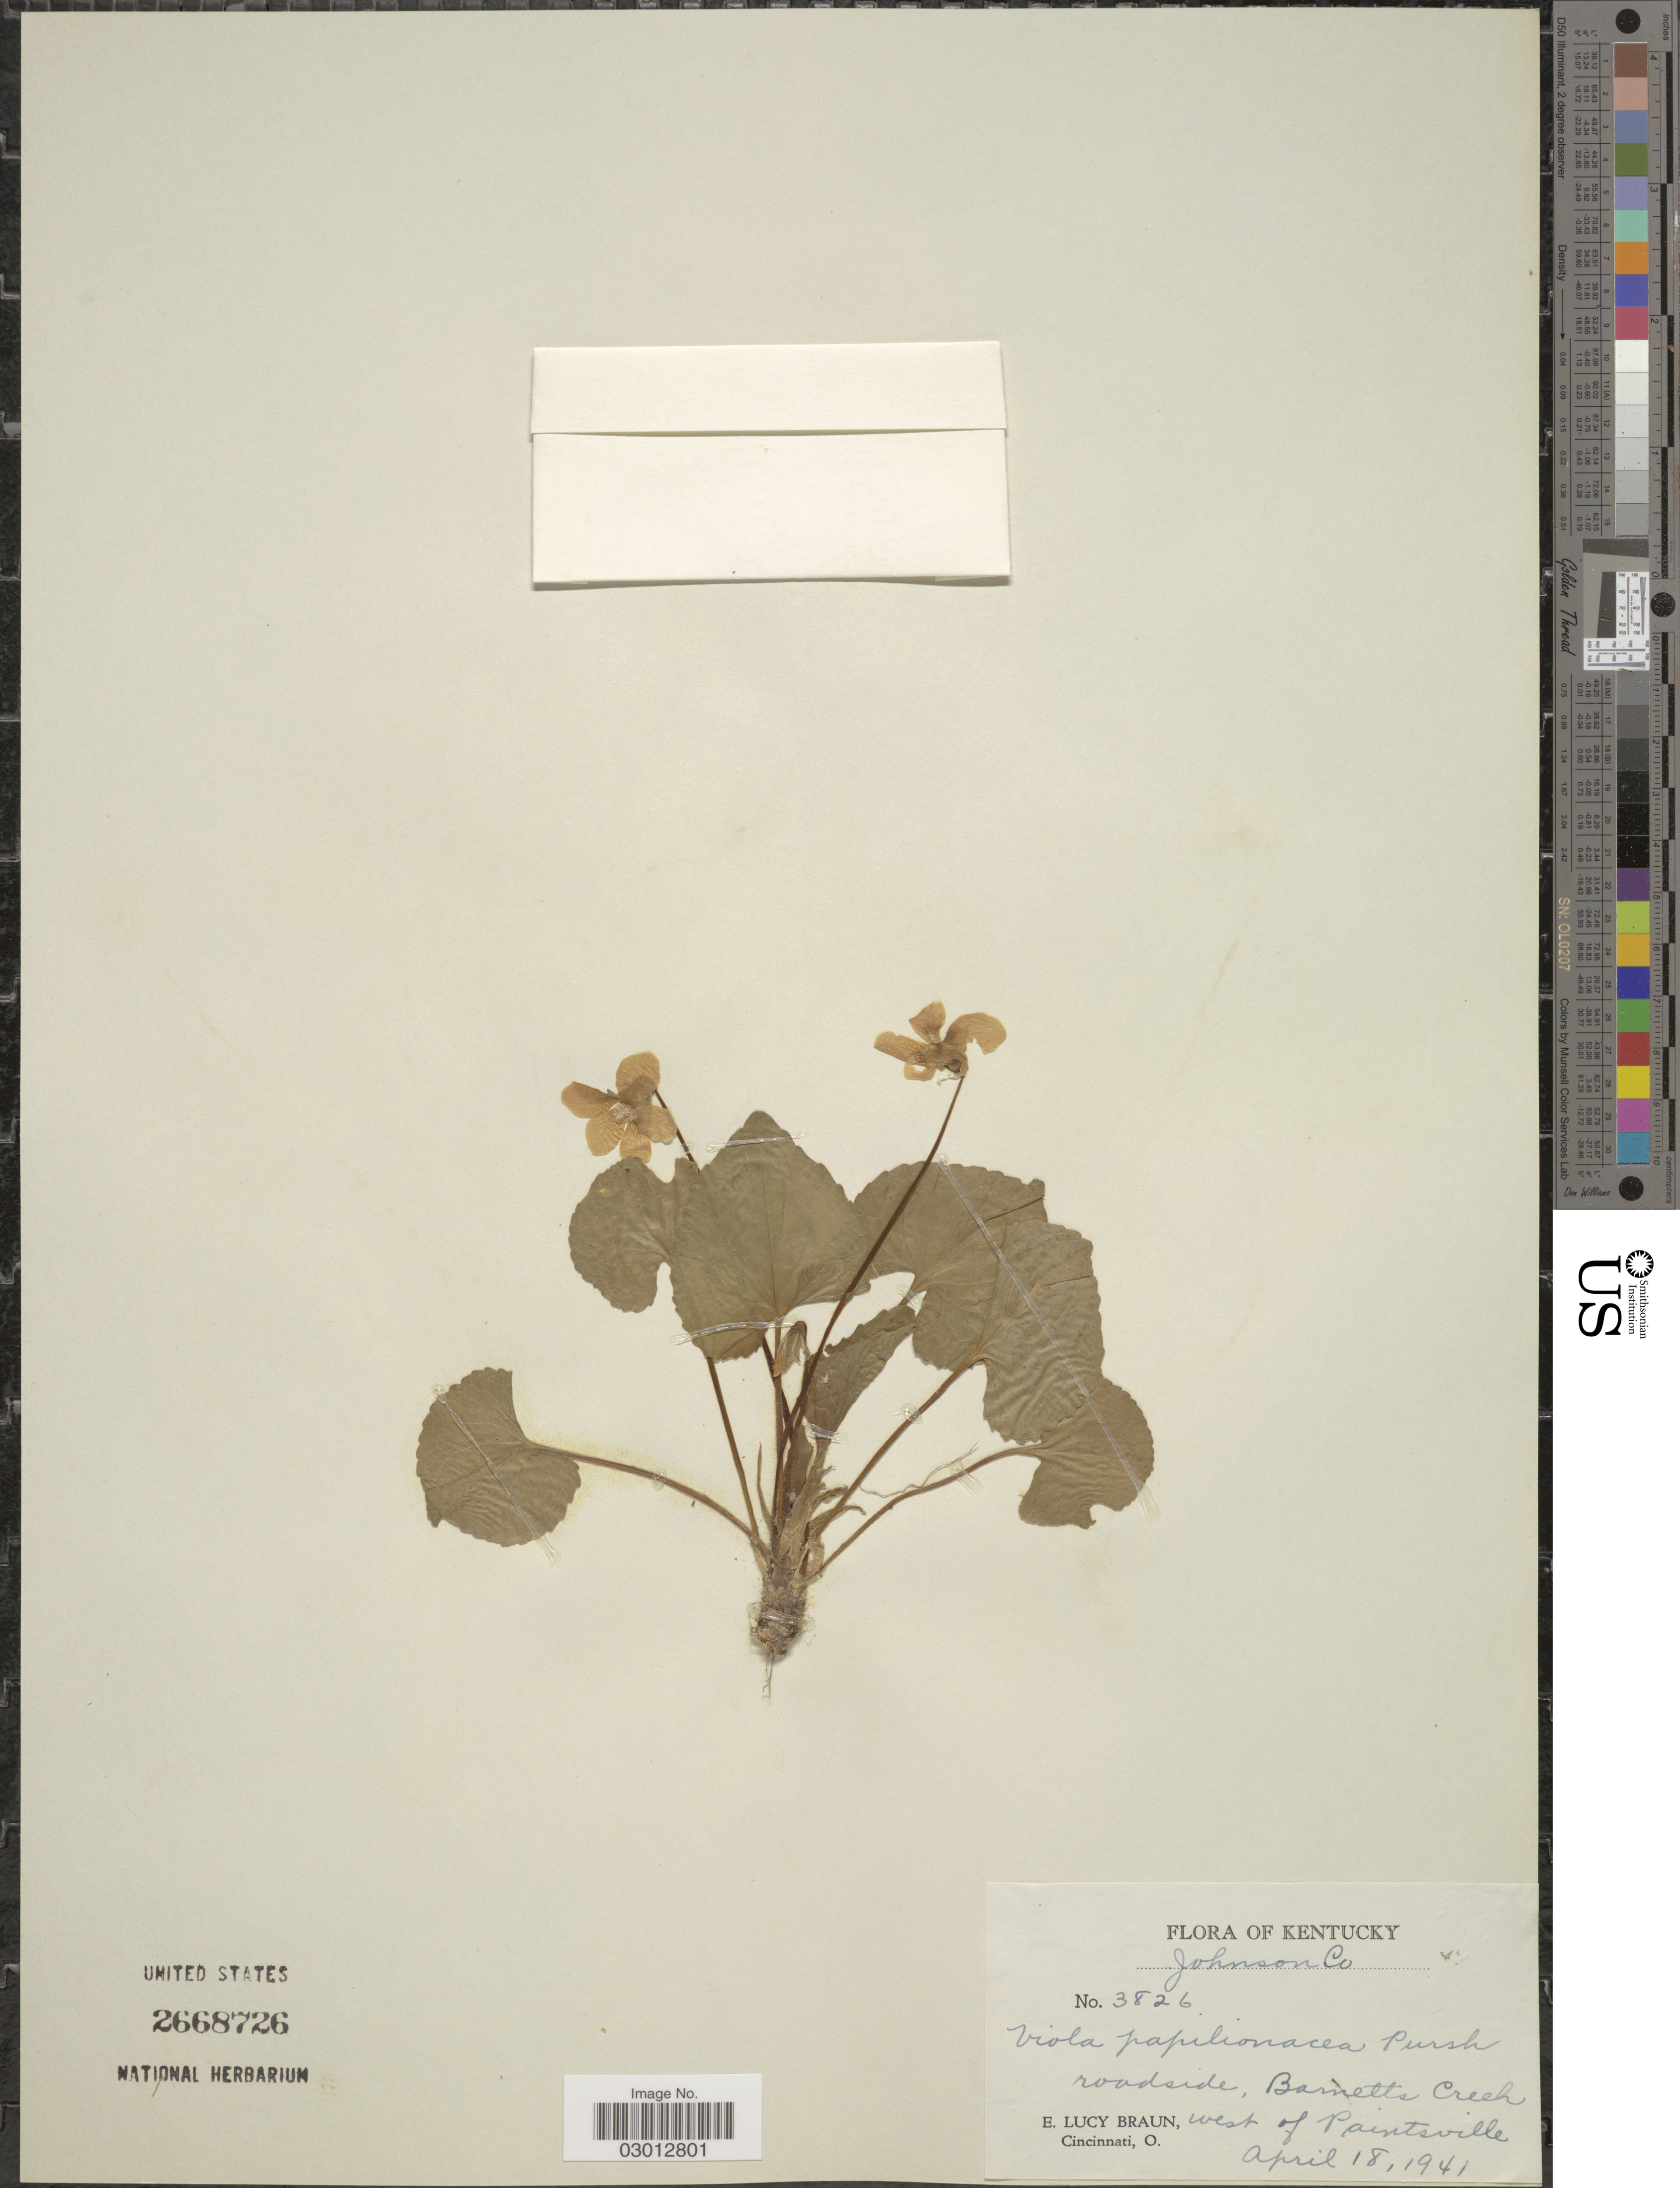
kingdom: Plantae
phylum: Tracheophyta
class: Magnoliopsida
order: Malpighiales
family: Violaceae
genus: Viola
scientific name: Viola papilionacea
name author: Pursh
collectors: E. L. Braun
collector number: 3826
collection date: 1941-04-18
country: United States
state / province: Kentucky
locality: Johnson Co. Barnett's Creek west of Paintsville.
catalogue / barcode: US 2668726